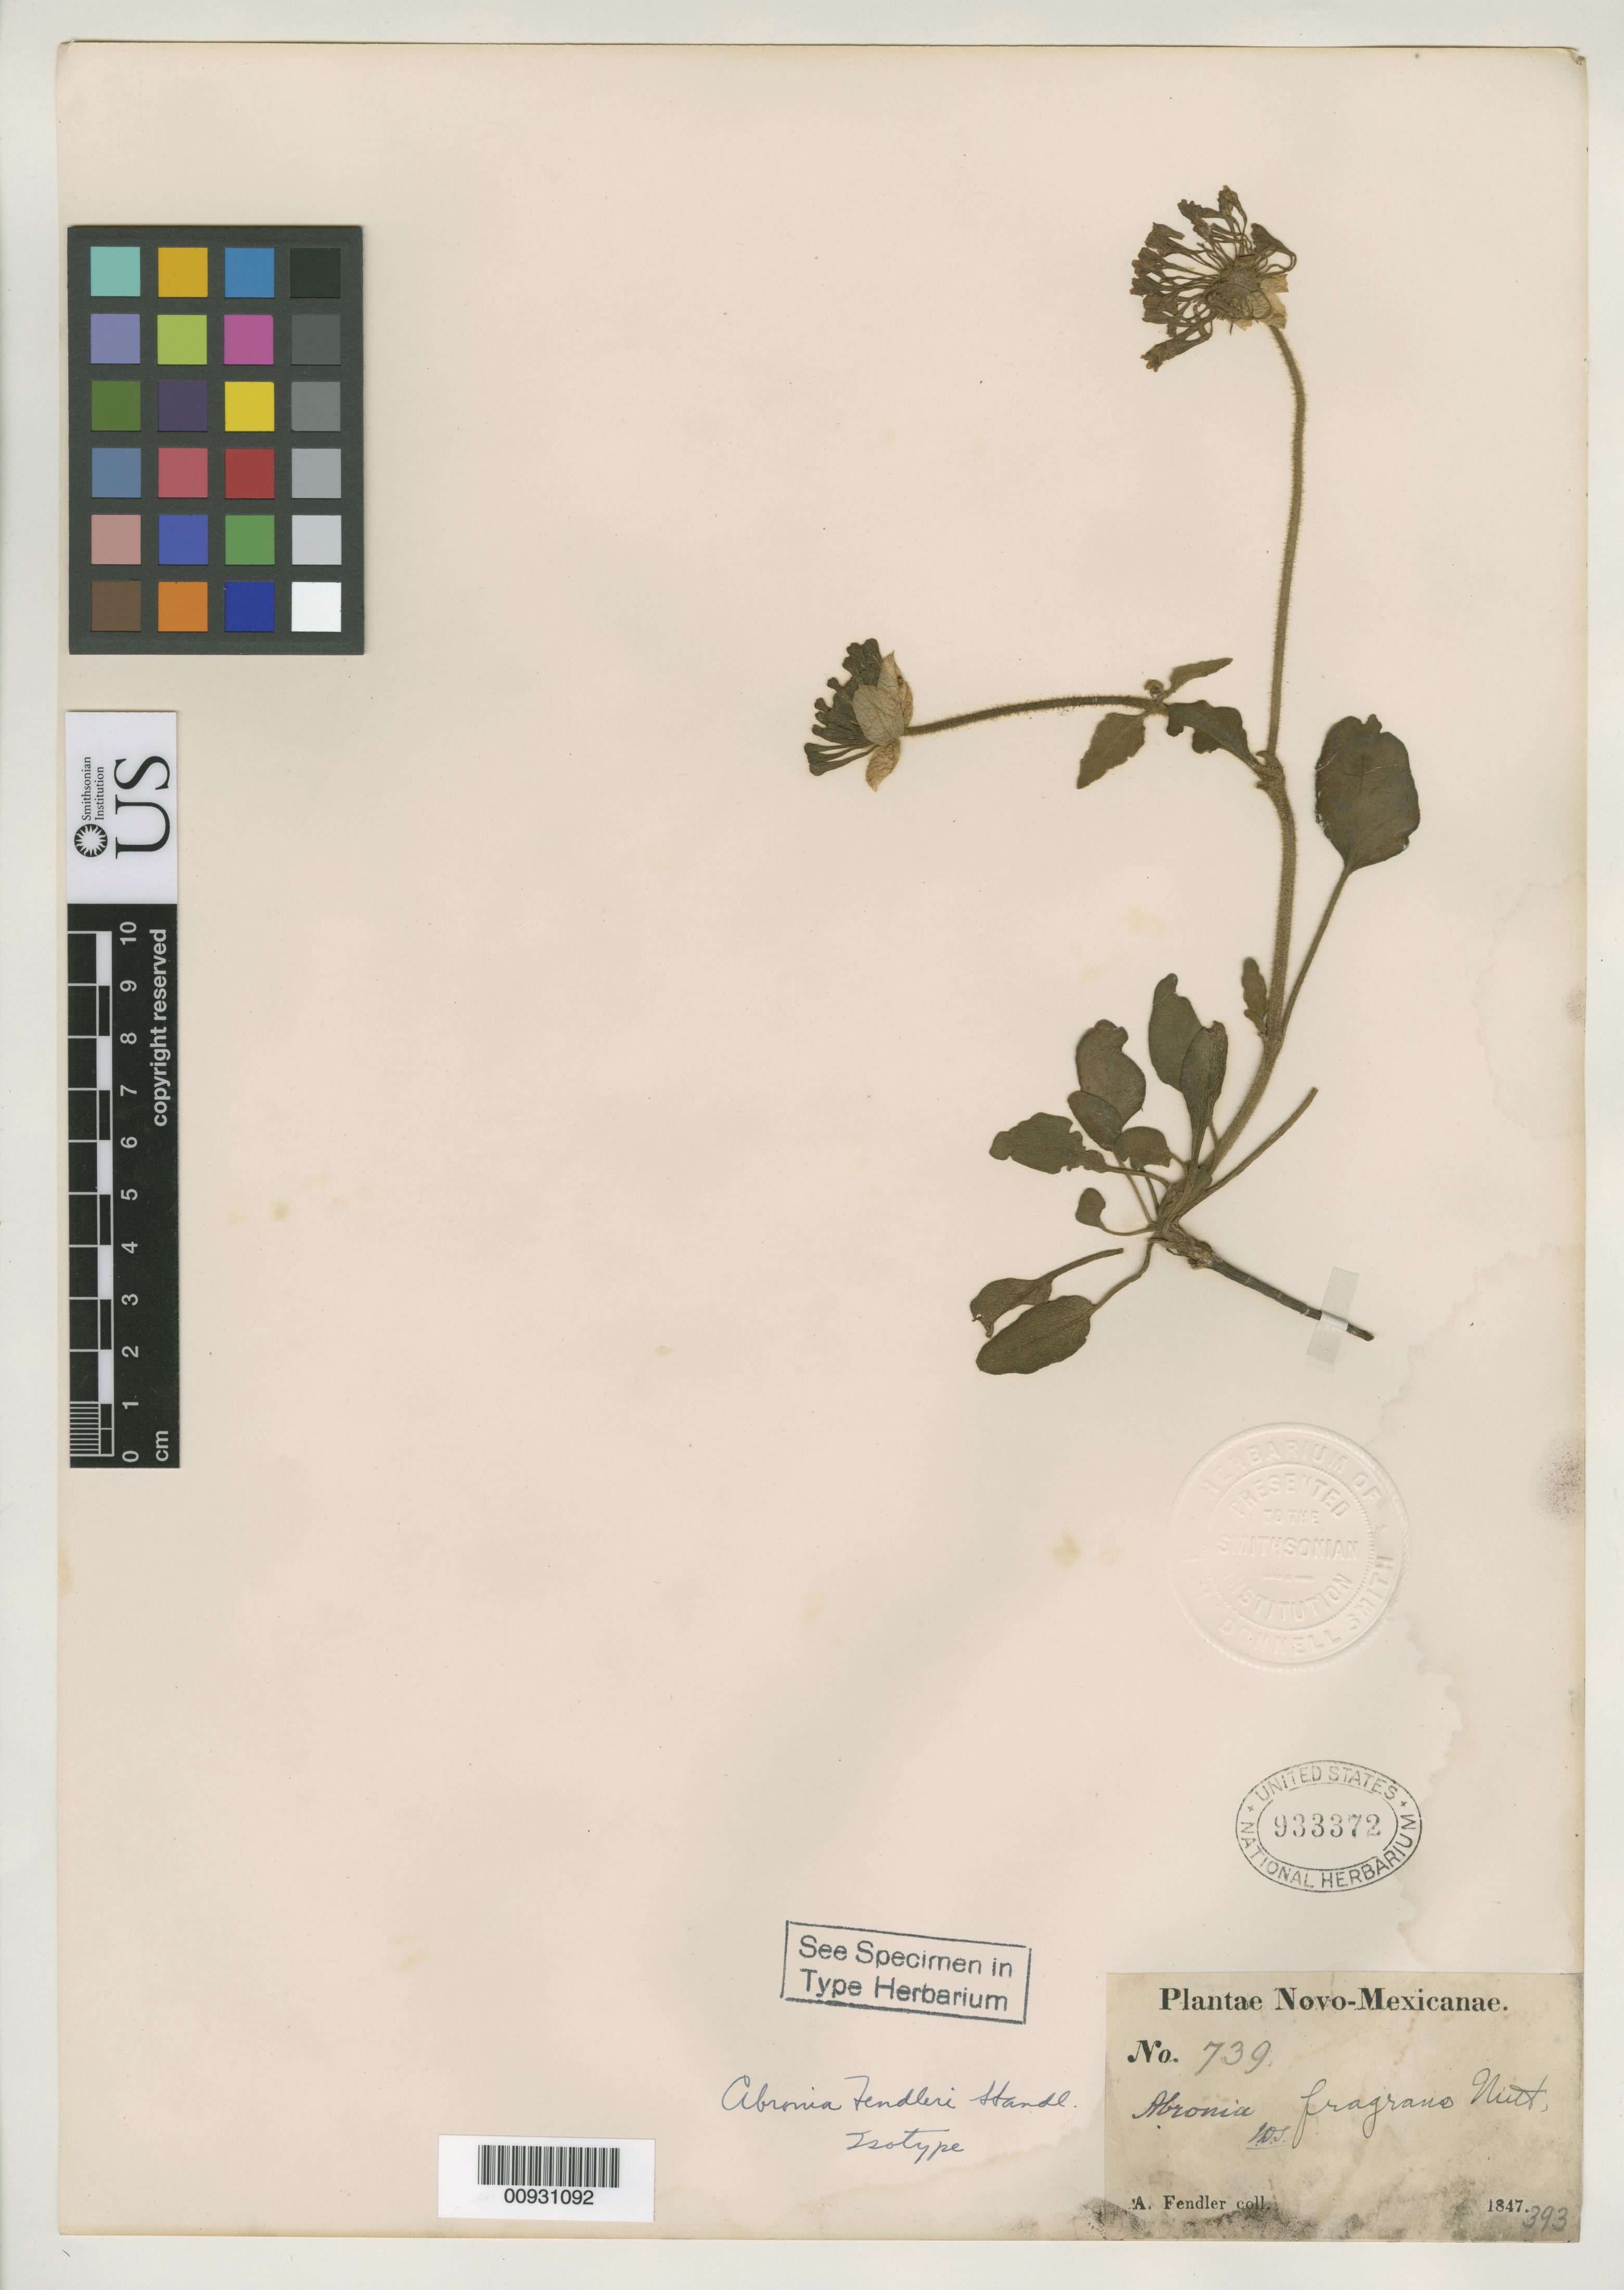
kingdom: Plantae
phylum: Tracheophyta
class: Magnoliopsida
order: Caryophyllales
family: Nyctaginaceae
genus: Abronia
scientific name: Abronia fendleri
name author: Standl.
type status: Isotype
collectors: A. Fendler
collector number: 739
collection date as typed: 1847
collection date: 1847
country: United States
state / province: New Mexico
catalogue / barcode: US 933372